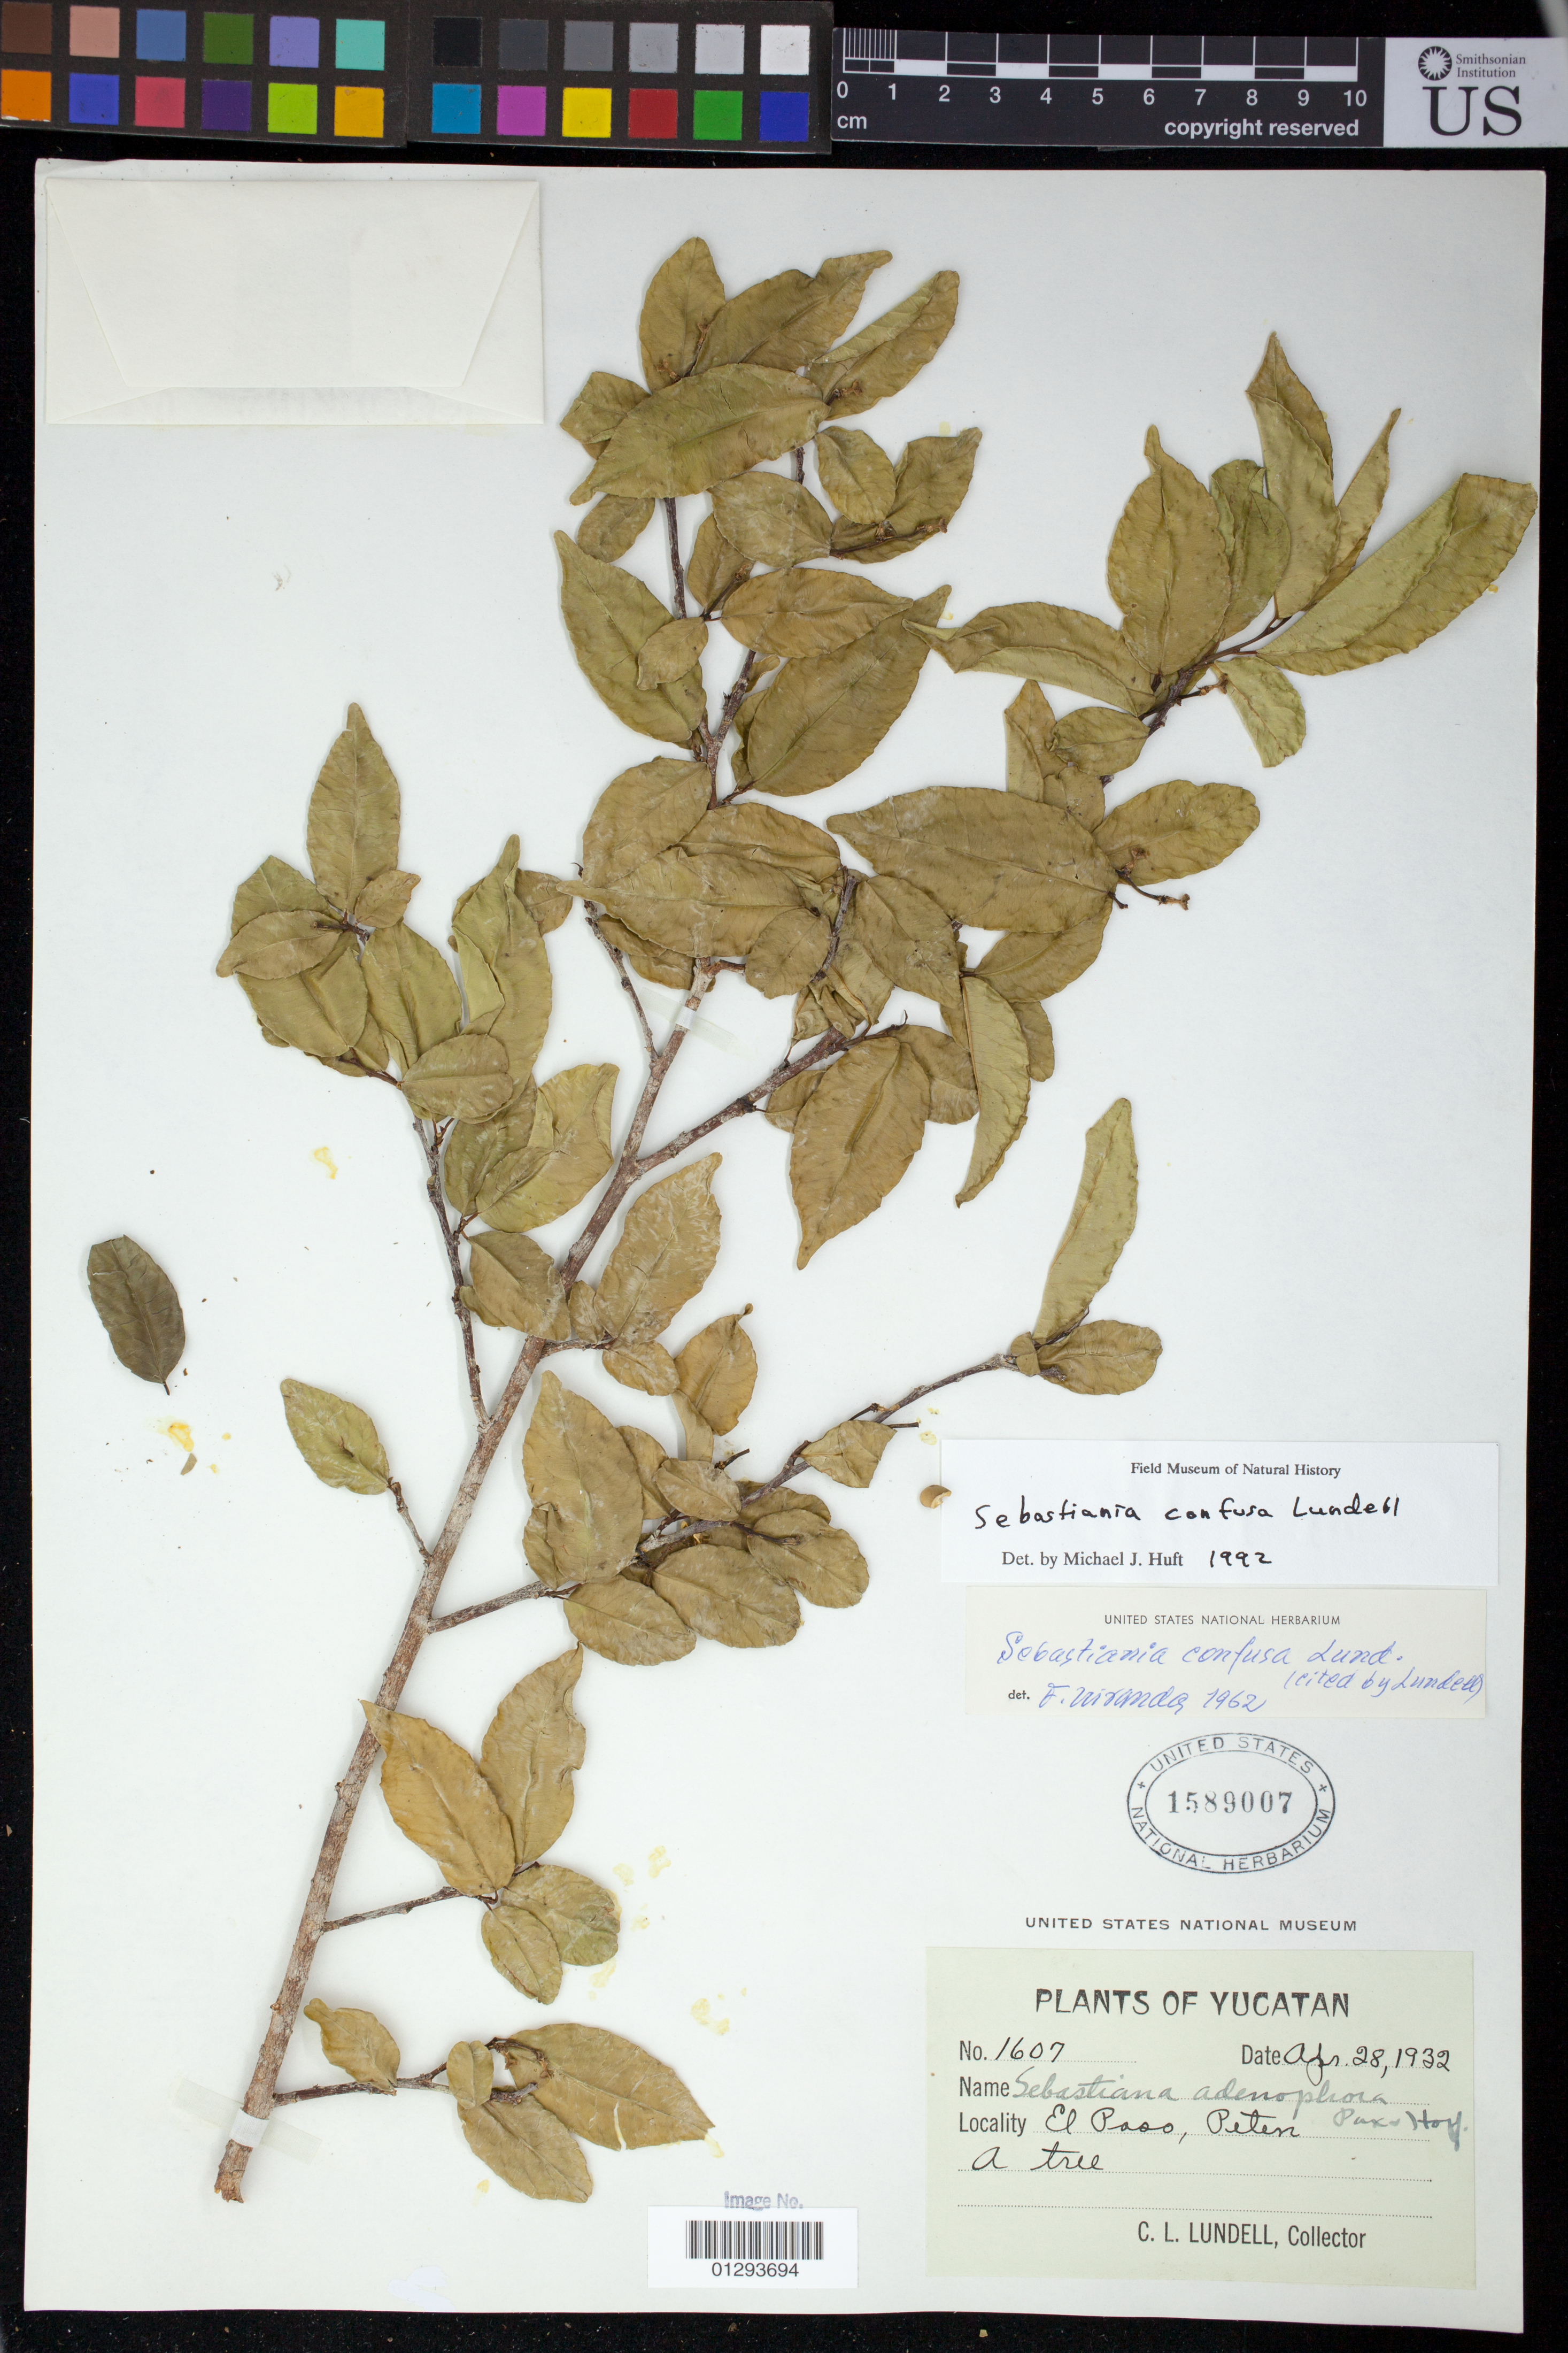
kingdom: Plantae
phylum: Tracheophyta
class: Magnoliopsida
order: Malpighiales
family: Euphorbiaceae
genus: Sebastiania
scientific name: Sebastiania confusa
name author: Lundell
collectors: C. L. Lundell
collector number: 1607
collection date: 1932-04-28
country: Mexico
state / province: Yucatan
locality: El Paso, Peten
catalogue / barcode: US 1589007